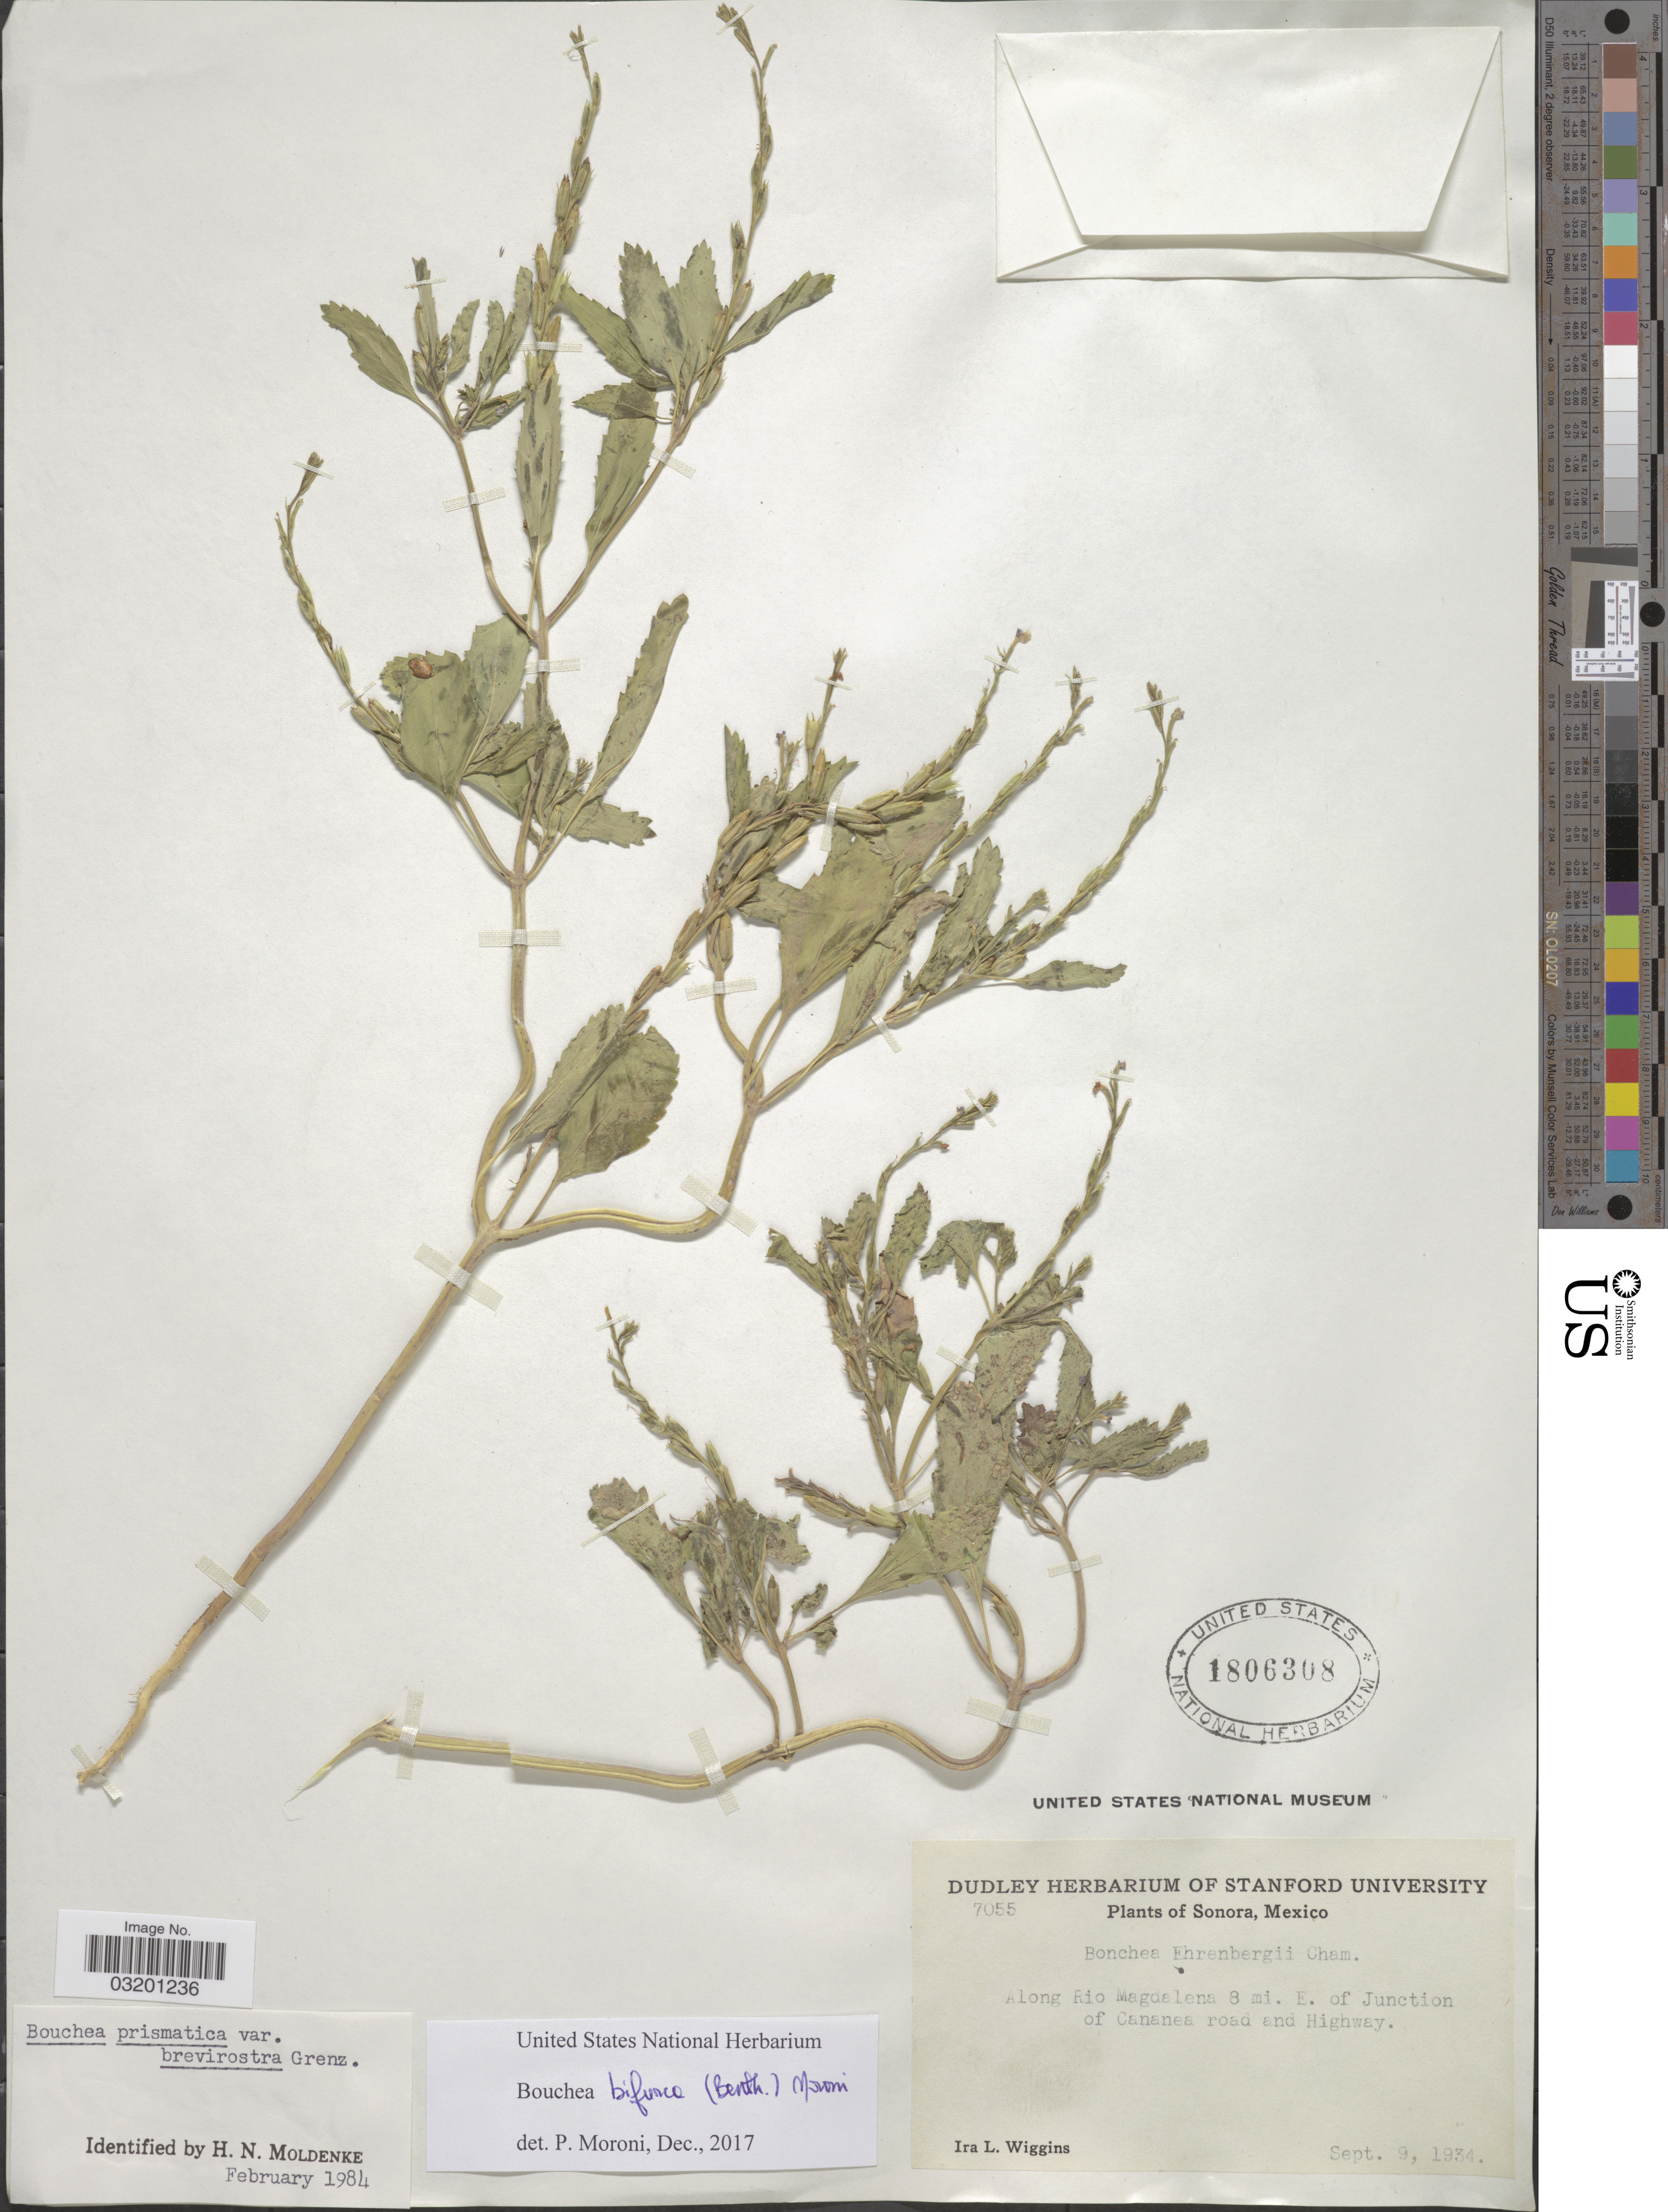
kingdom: Plantae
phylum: Tracheophyta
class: Magnoliopsida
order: Lamiales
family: Verbenaceae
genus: Bouchea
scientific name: Bouchea bifurca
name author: (Benth.) P. Moroni & N. O'Leary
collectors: I. L. Wiggins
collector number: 7055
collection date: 1934-09-09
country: Mexico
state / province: Sonora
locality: Along Rio Magdalena 8 mi. E. of Junction of Cananea road and Highway.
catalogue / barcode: US 1806308